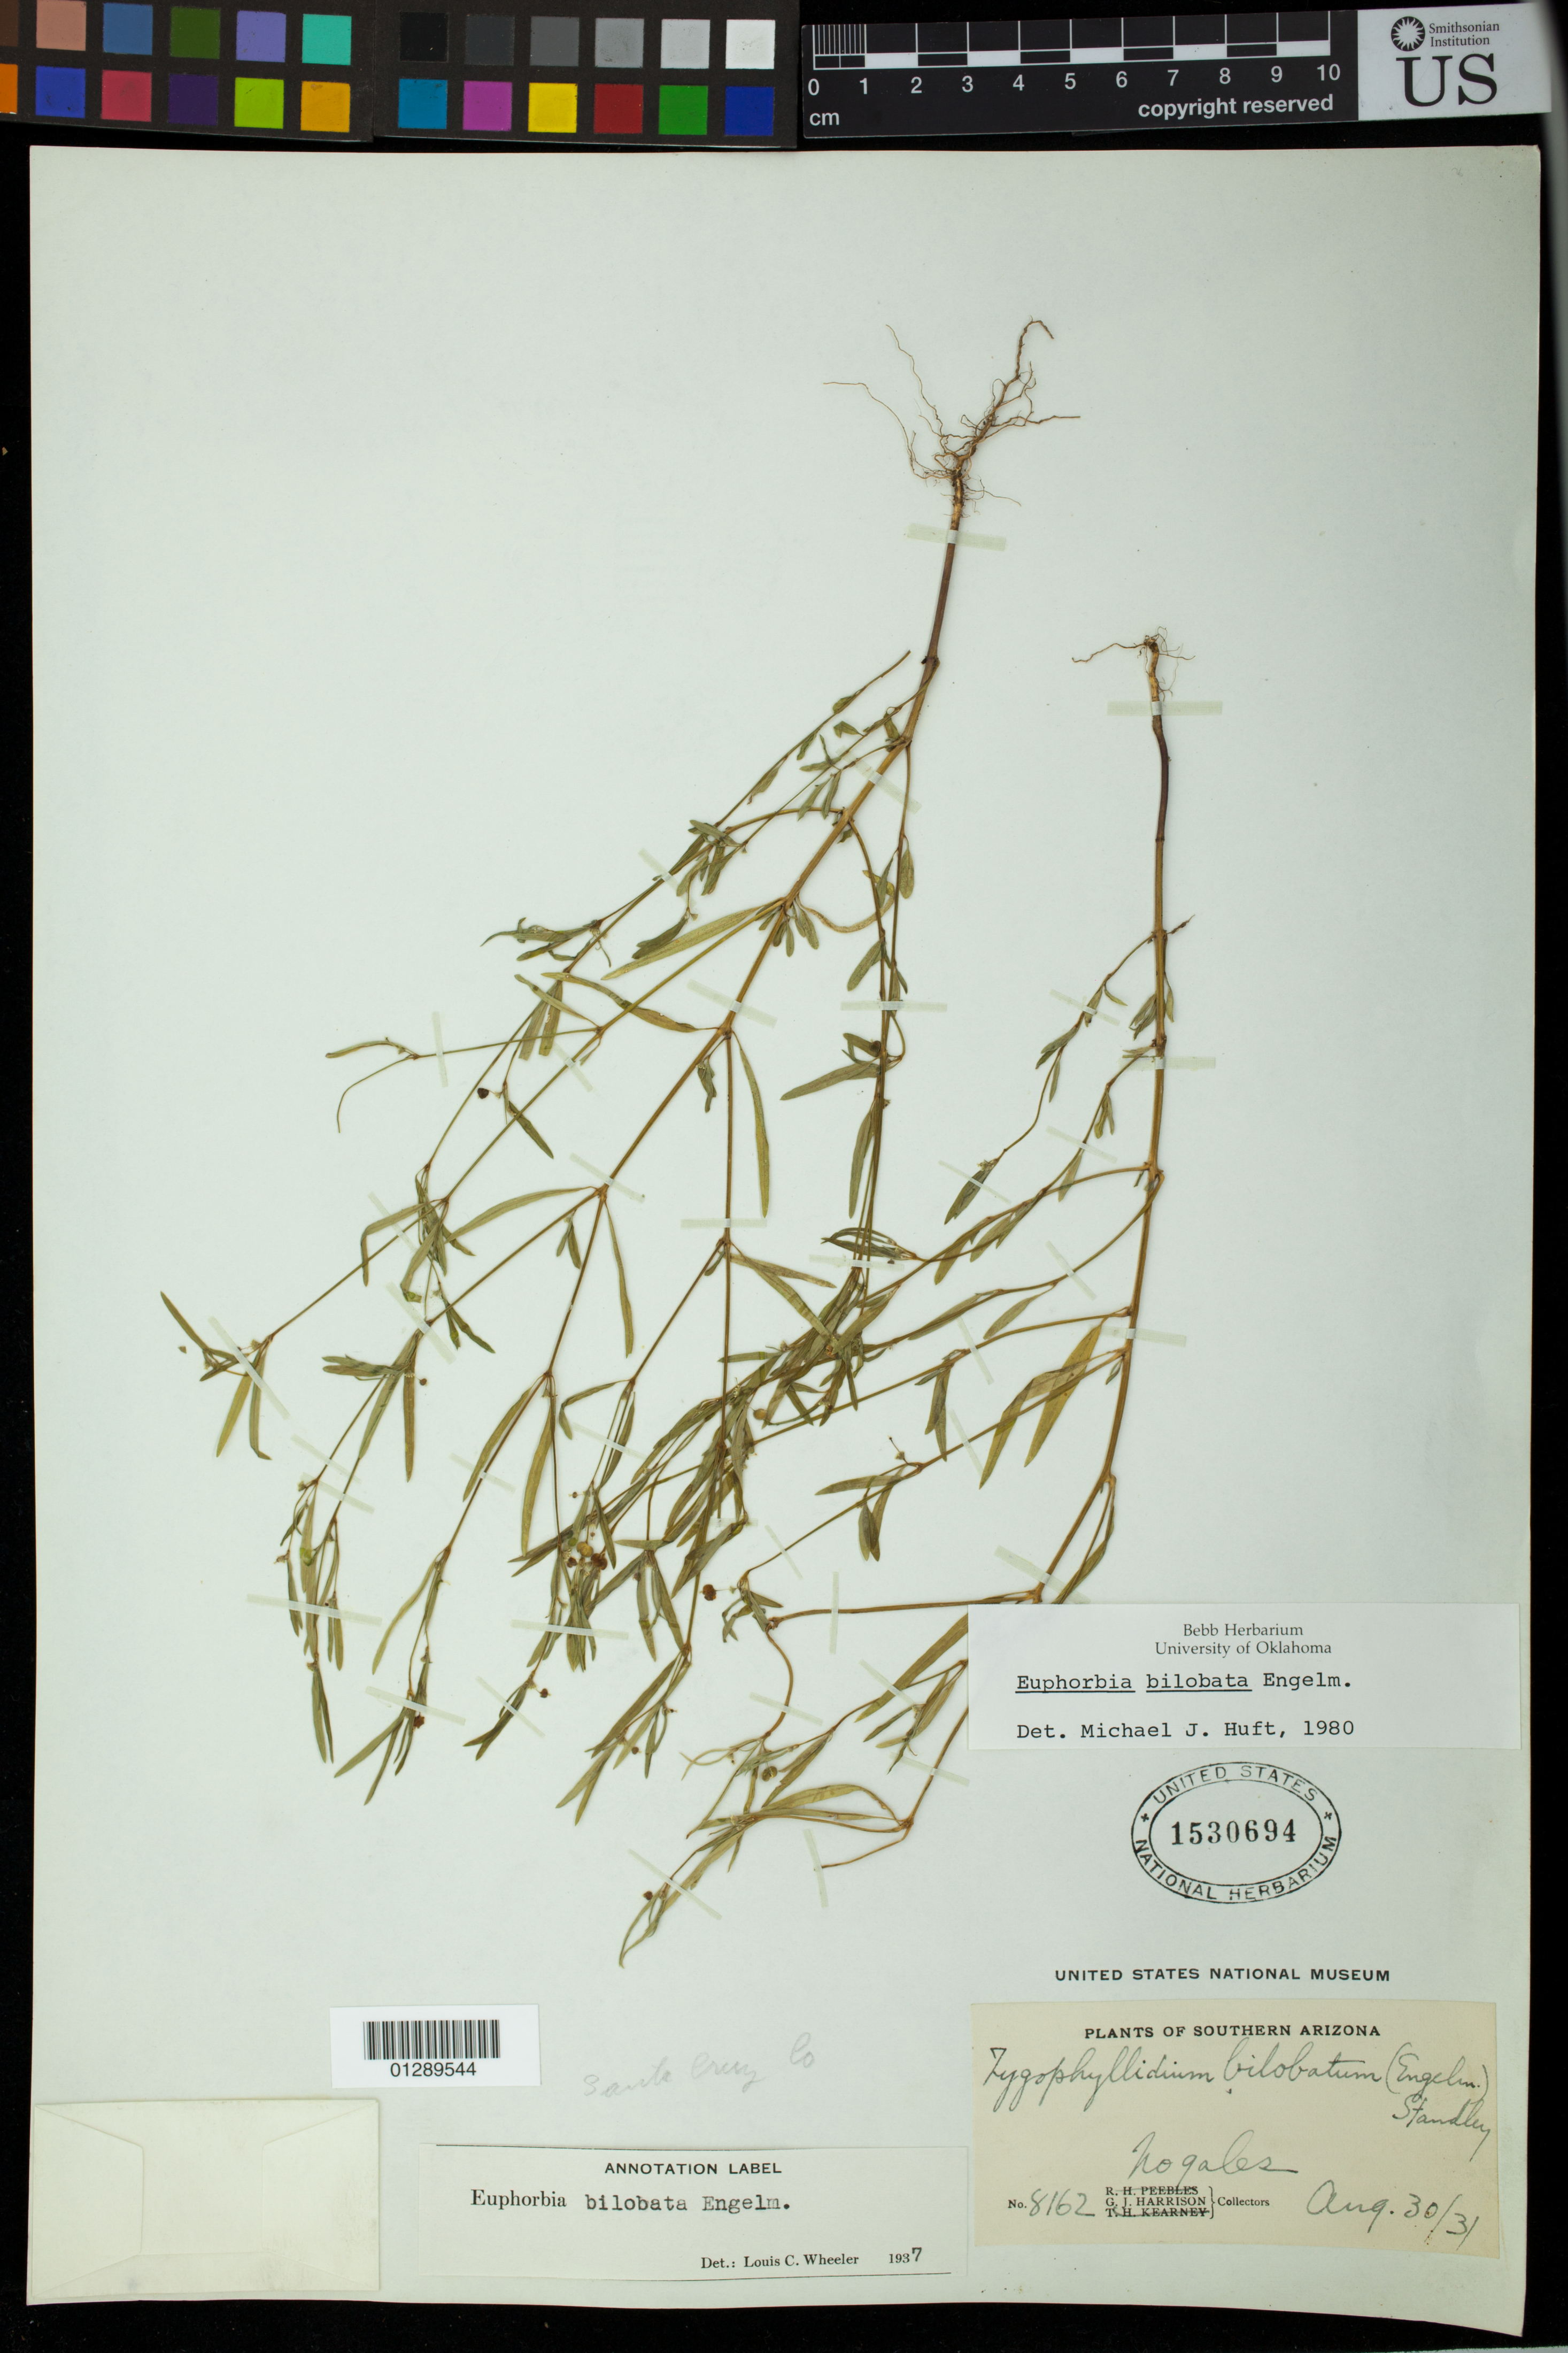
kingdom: Plantae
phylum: Tracheophyta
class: Magnoliopsida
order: Malpighiales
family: Euphorbiaceae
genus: Euphorbia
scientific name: Euphorbia bilobata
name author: Engelm. in Emory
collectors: G. J. Harrison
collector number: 8162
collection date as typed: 30 Aug 1931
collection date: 1931-08-30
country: United States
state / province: Arizona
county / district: Santa Cruz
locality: Nogales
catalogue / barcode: US 1530694